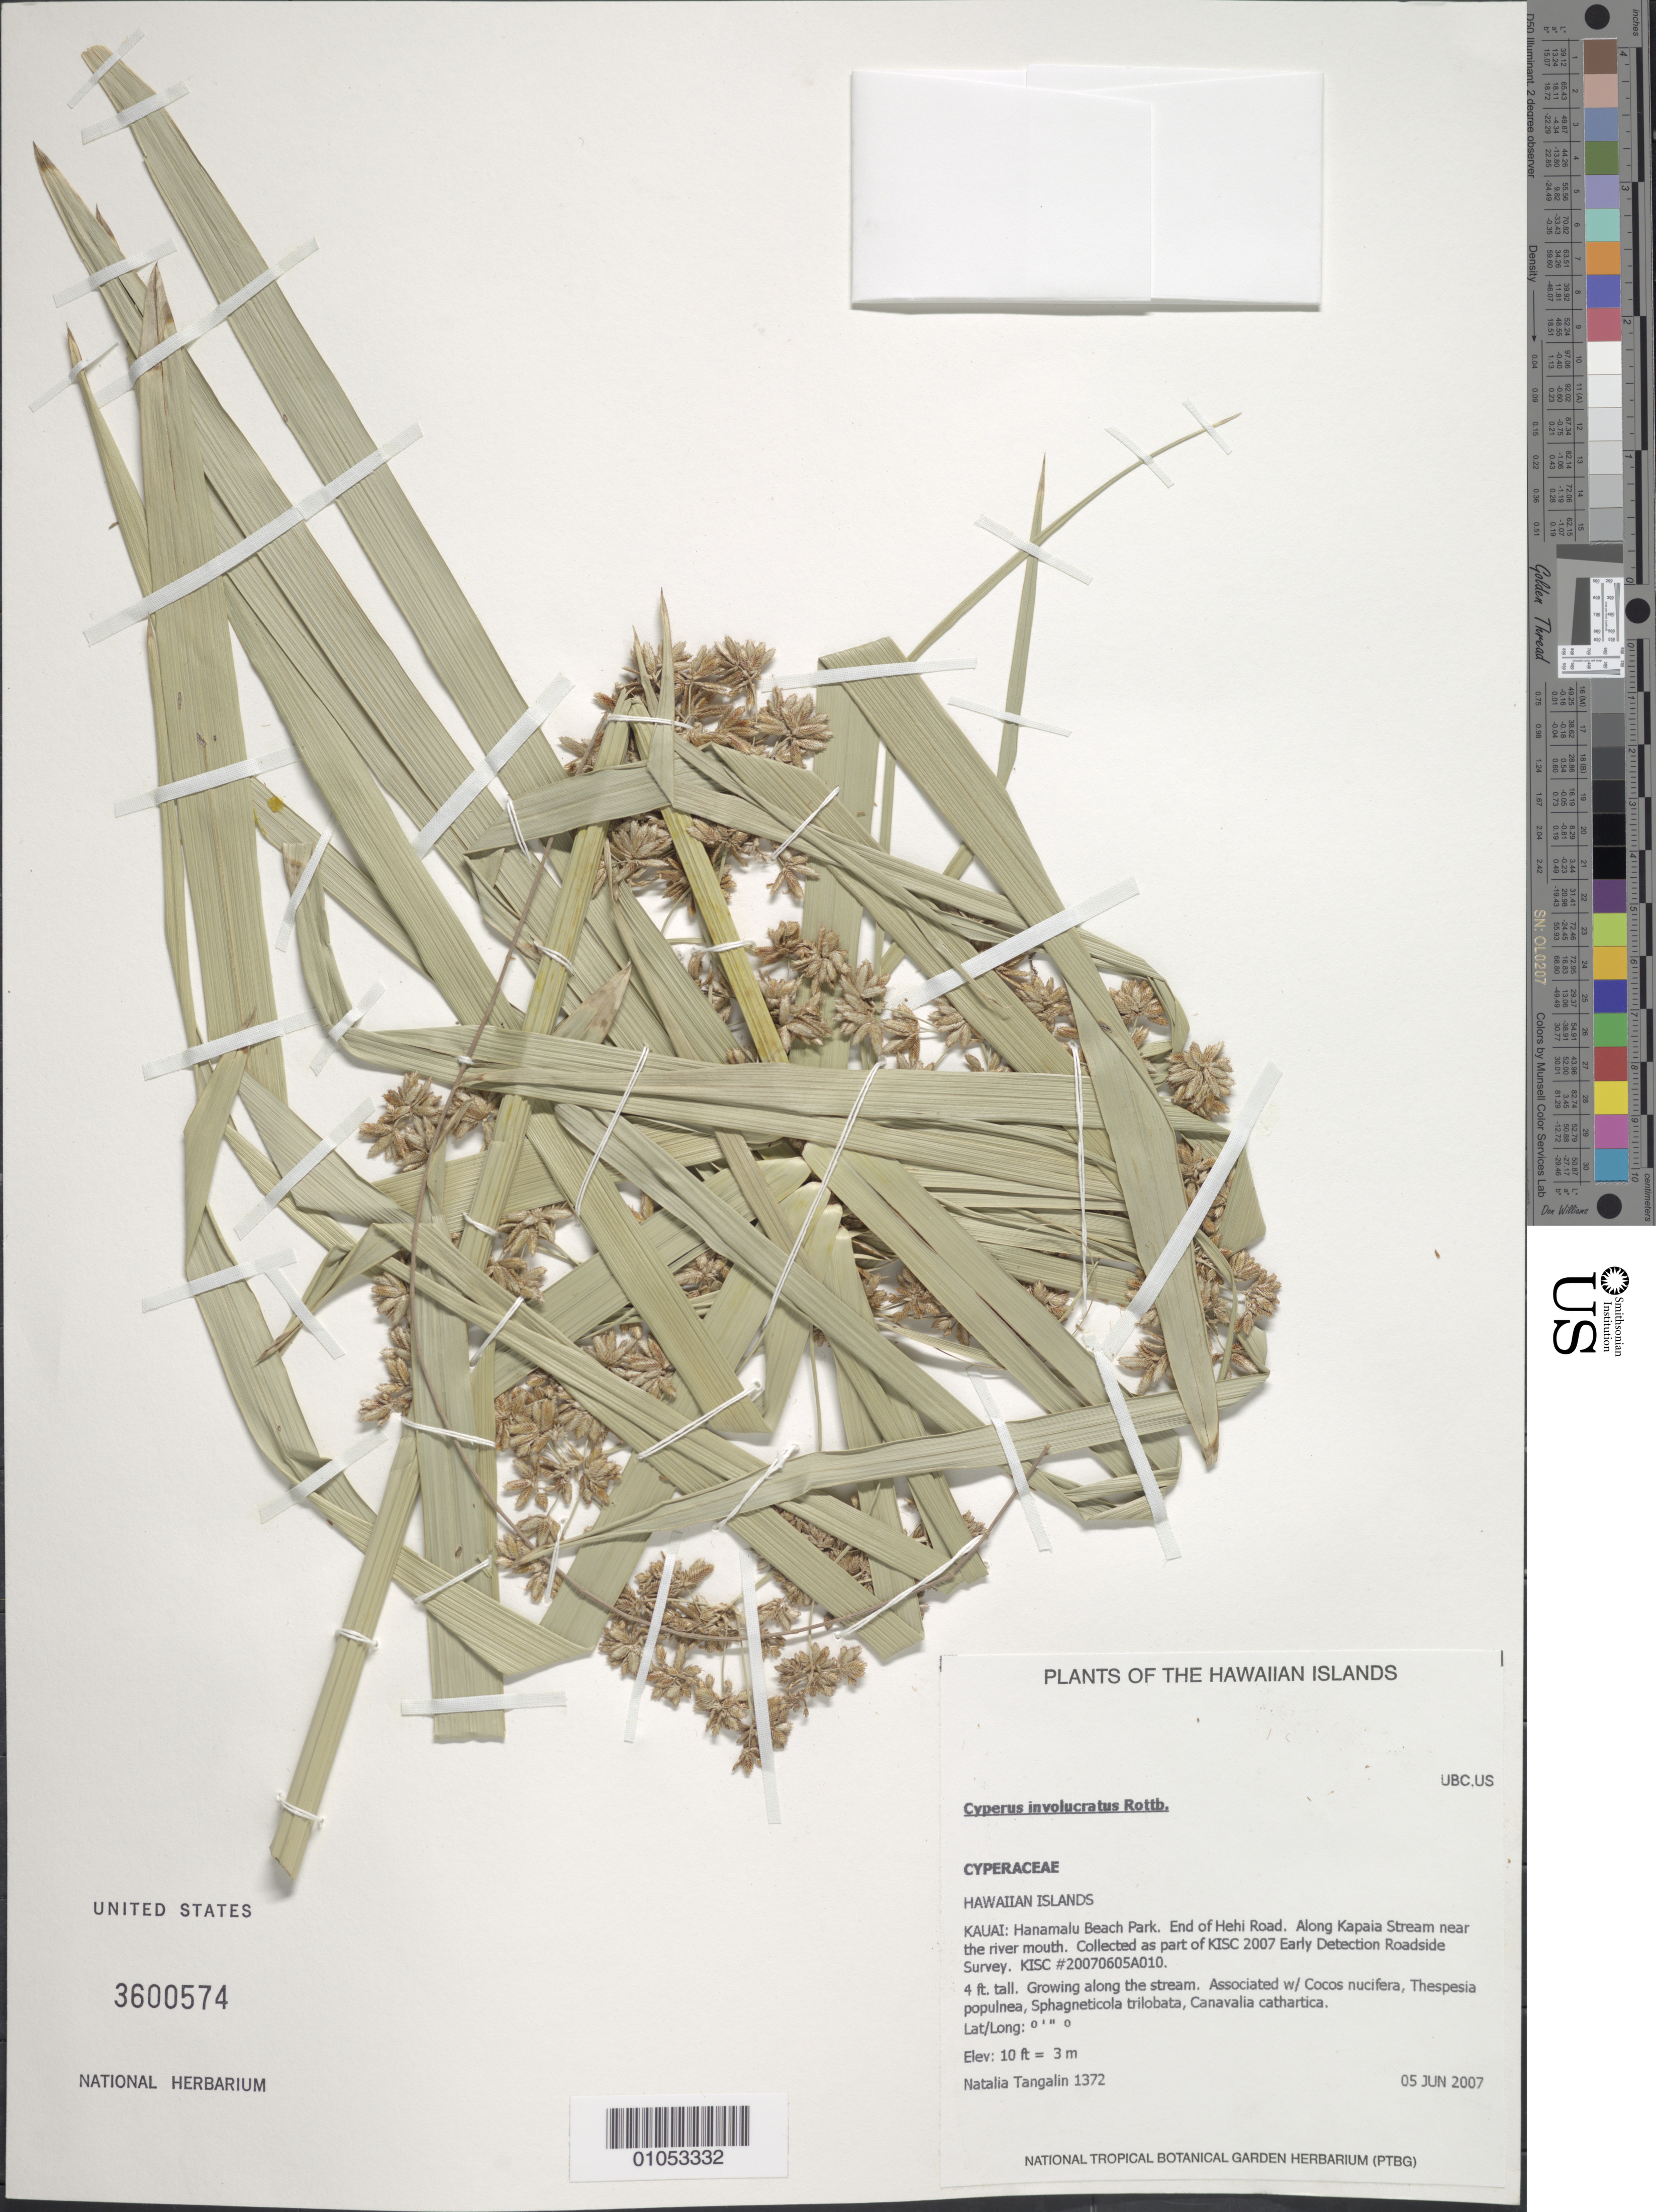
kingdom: Plantae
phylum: Tracheophyta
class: Liliopsida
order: Poales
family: Cyperaceae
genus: Cyperus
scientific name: Cyperus involucratus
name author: Rottb.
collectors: N. Tangalin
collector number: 1372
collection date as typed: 5 Jun 2007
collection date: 2007-06-05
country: United States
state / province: Hawaii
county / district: Kauai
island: Kaua'i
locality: Hanamalu Beach Park. End oh Hehi Road. Along Kapaia Stream near the river mouth. Collected as part of the KISC 2007 Early Detection Roadside Survey.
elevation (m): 3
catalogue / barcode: US 3600574